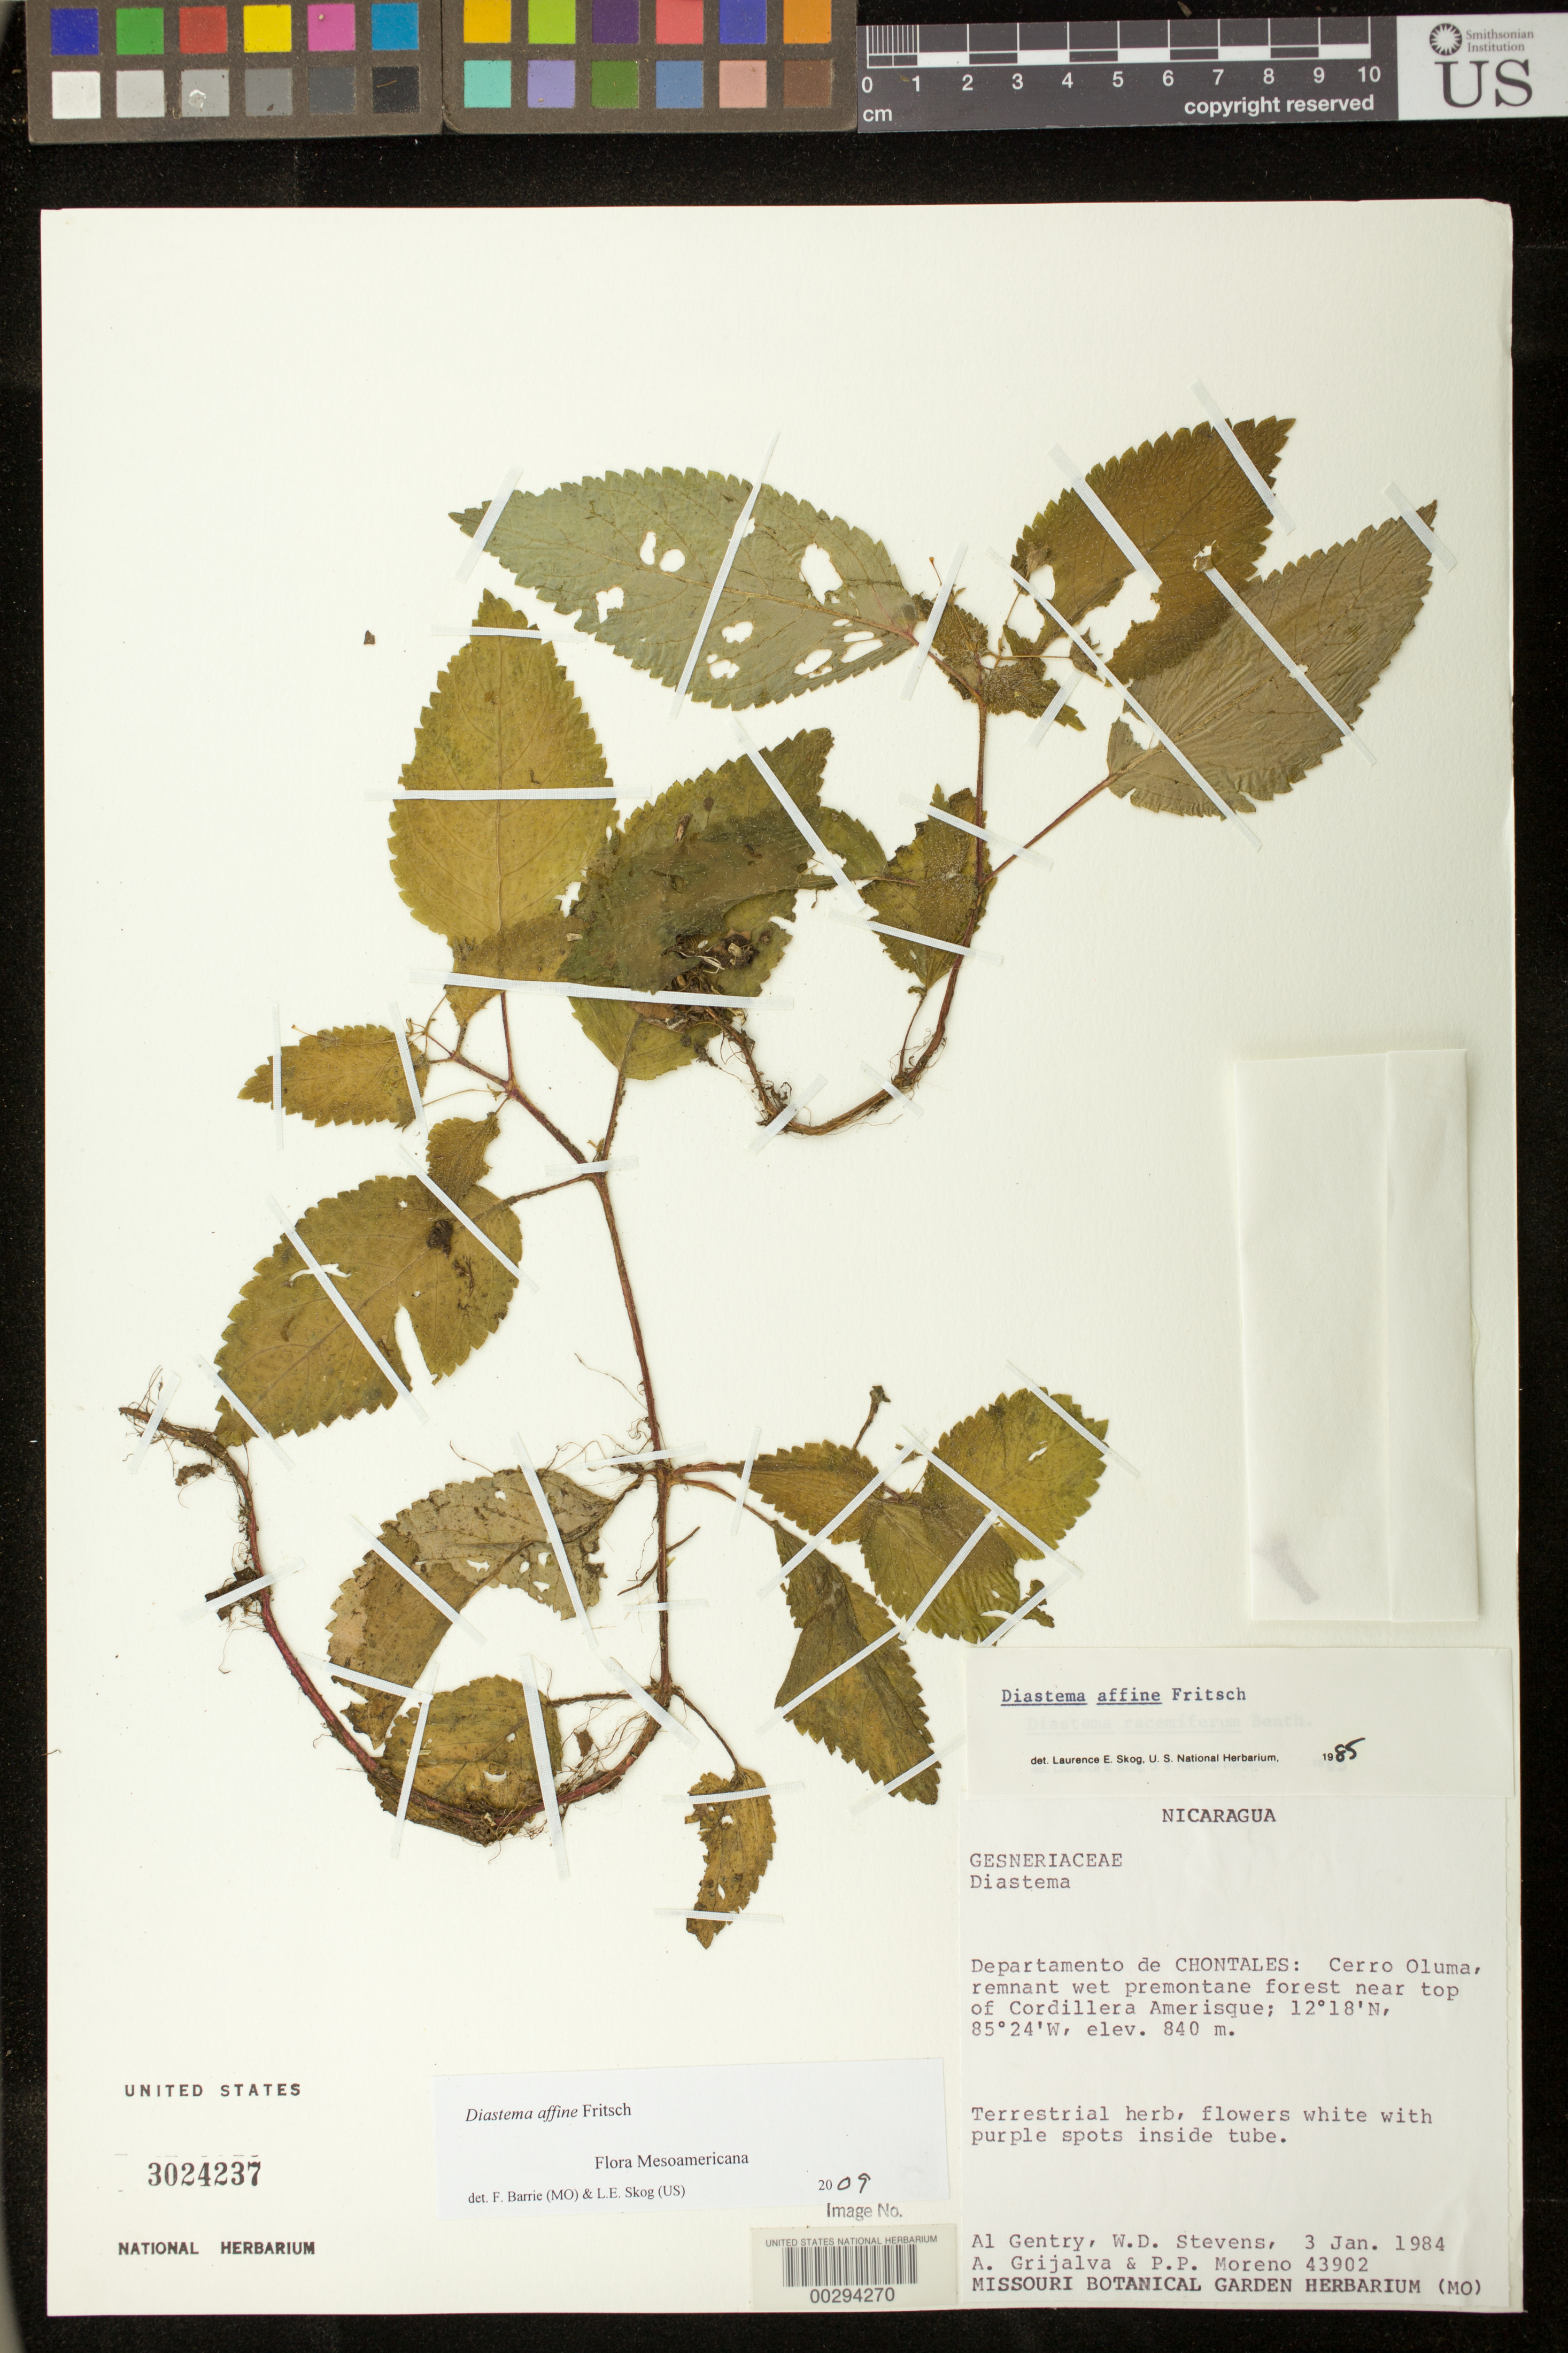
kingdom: Plantae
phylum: Tracheophyta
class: Magnoliopsida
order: Lamiales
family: Gesneriaceae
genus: Diastema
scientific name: Diastema affine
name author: Fritsch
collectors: A. H. Gentry, W. D. Stevens, A. Grijalva P. & P. Moreno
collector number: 43902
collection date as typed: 03 Jan 1984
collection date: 1984-01-03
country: Nicaragua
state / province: Chontales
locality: Cerro Oluma, ... near top of Cordillera Amerisque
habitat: Remnant wet premontane forest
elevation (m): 840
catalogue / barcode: US 3024237